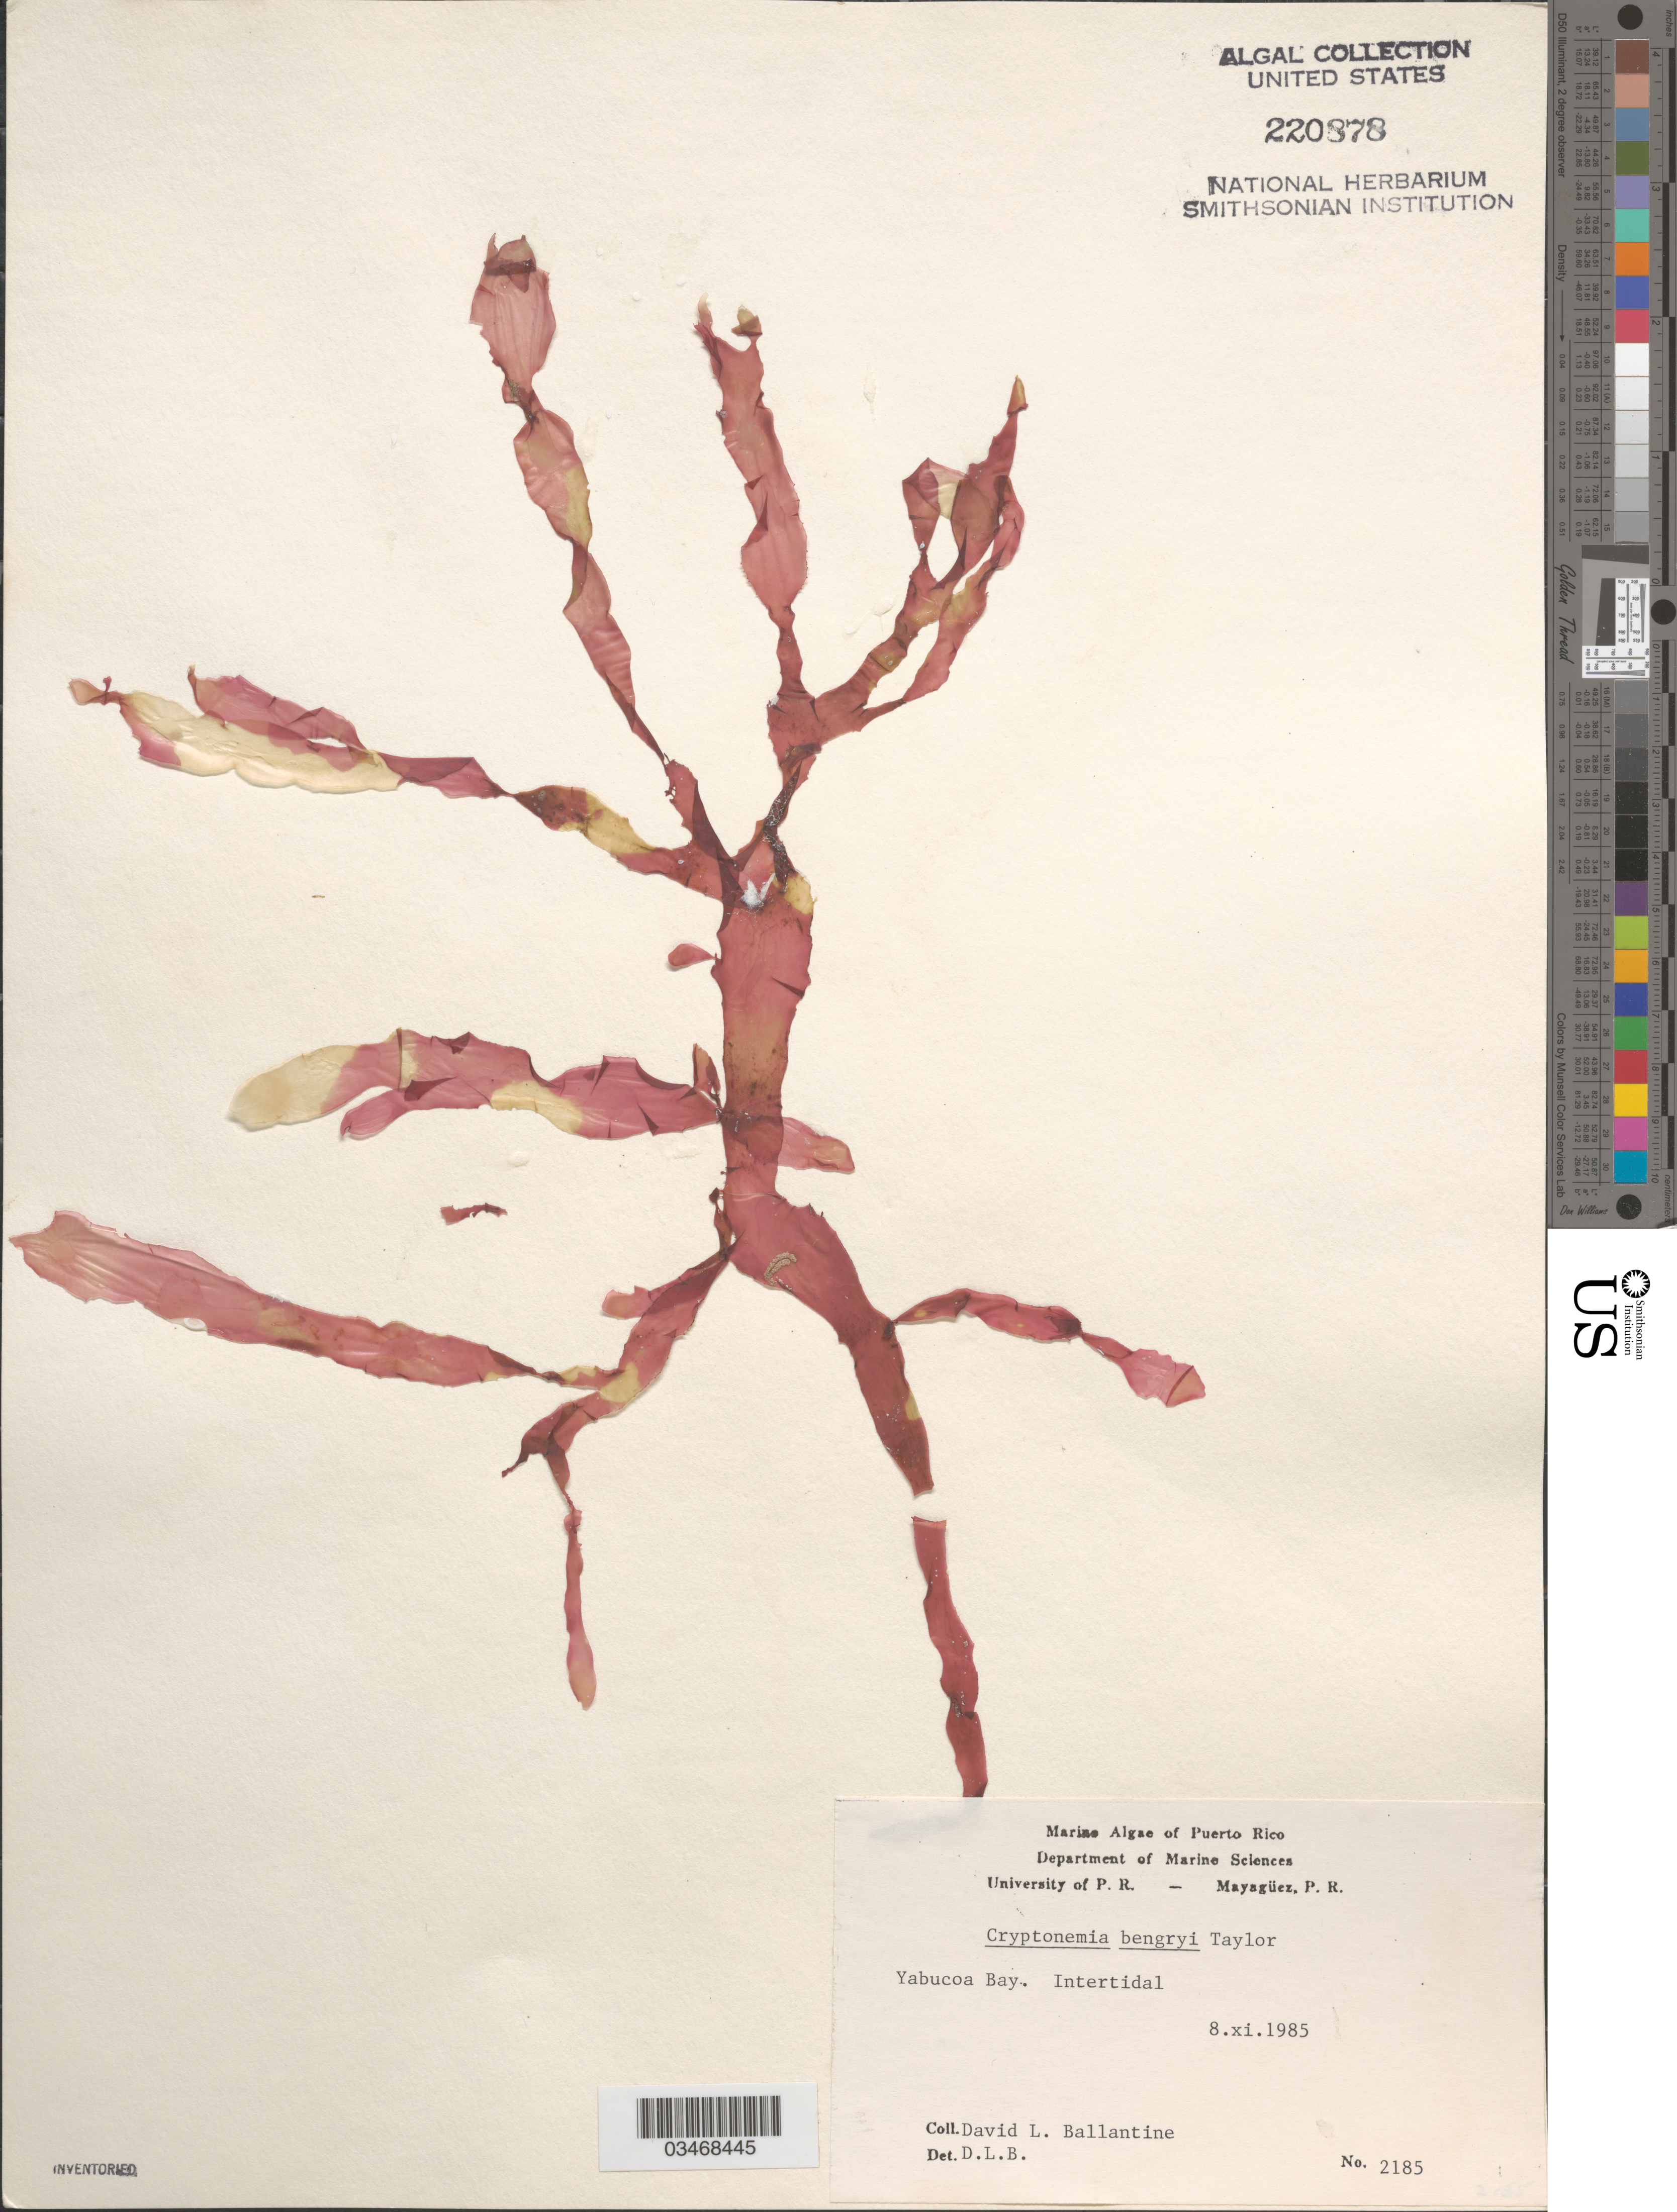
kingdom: Plantae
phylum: Rhodophyta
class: Florideophyceae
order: Halymeniales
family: Halymeniaceae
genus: Cryptonemia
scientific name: Cryptonemia bengryi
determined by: Ballantine, D. L.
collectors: D.L. Ballantine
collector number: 2185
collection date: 1985-11-08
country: Puerto Rico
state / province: Yabucoa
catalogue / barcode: US 220878